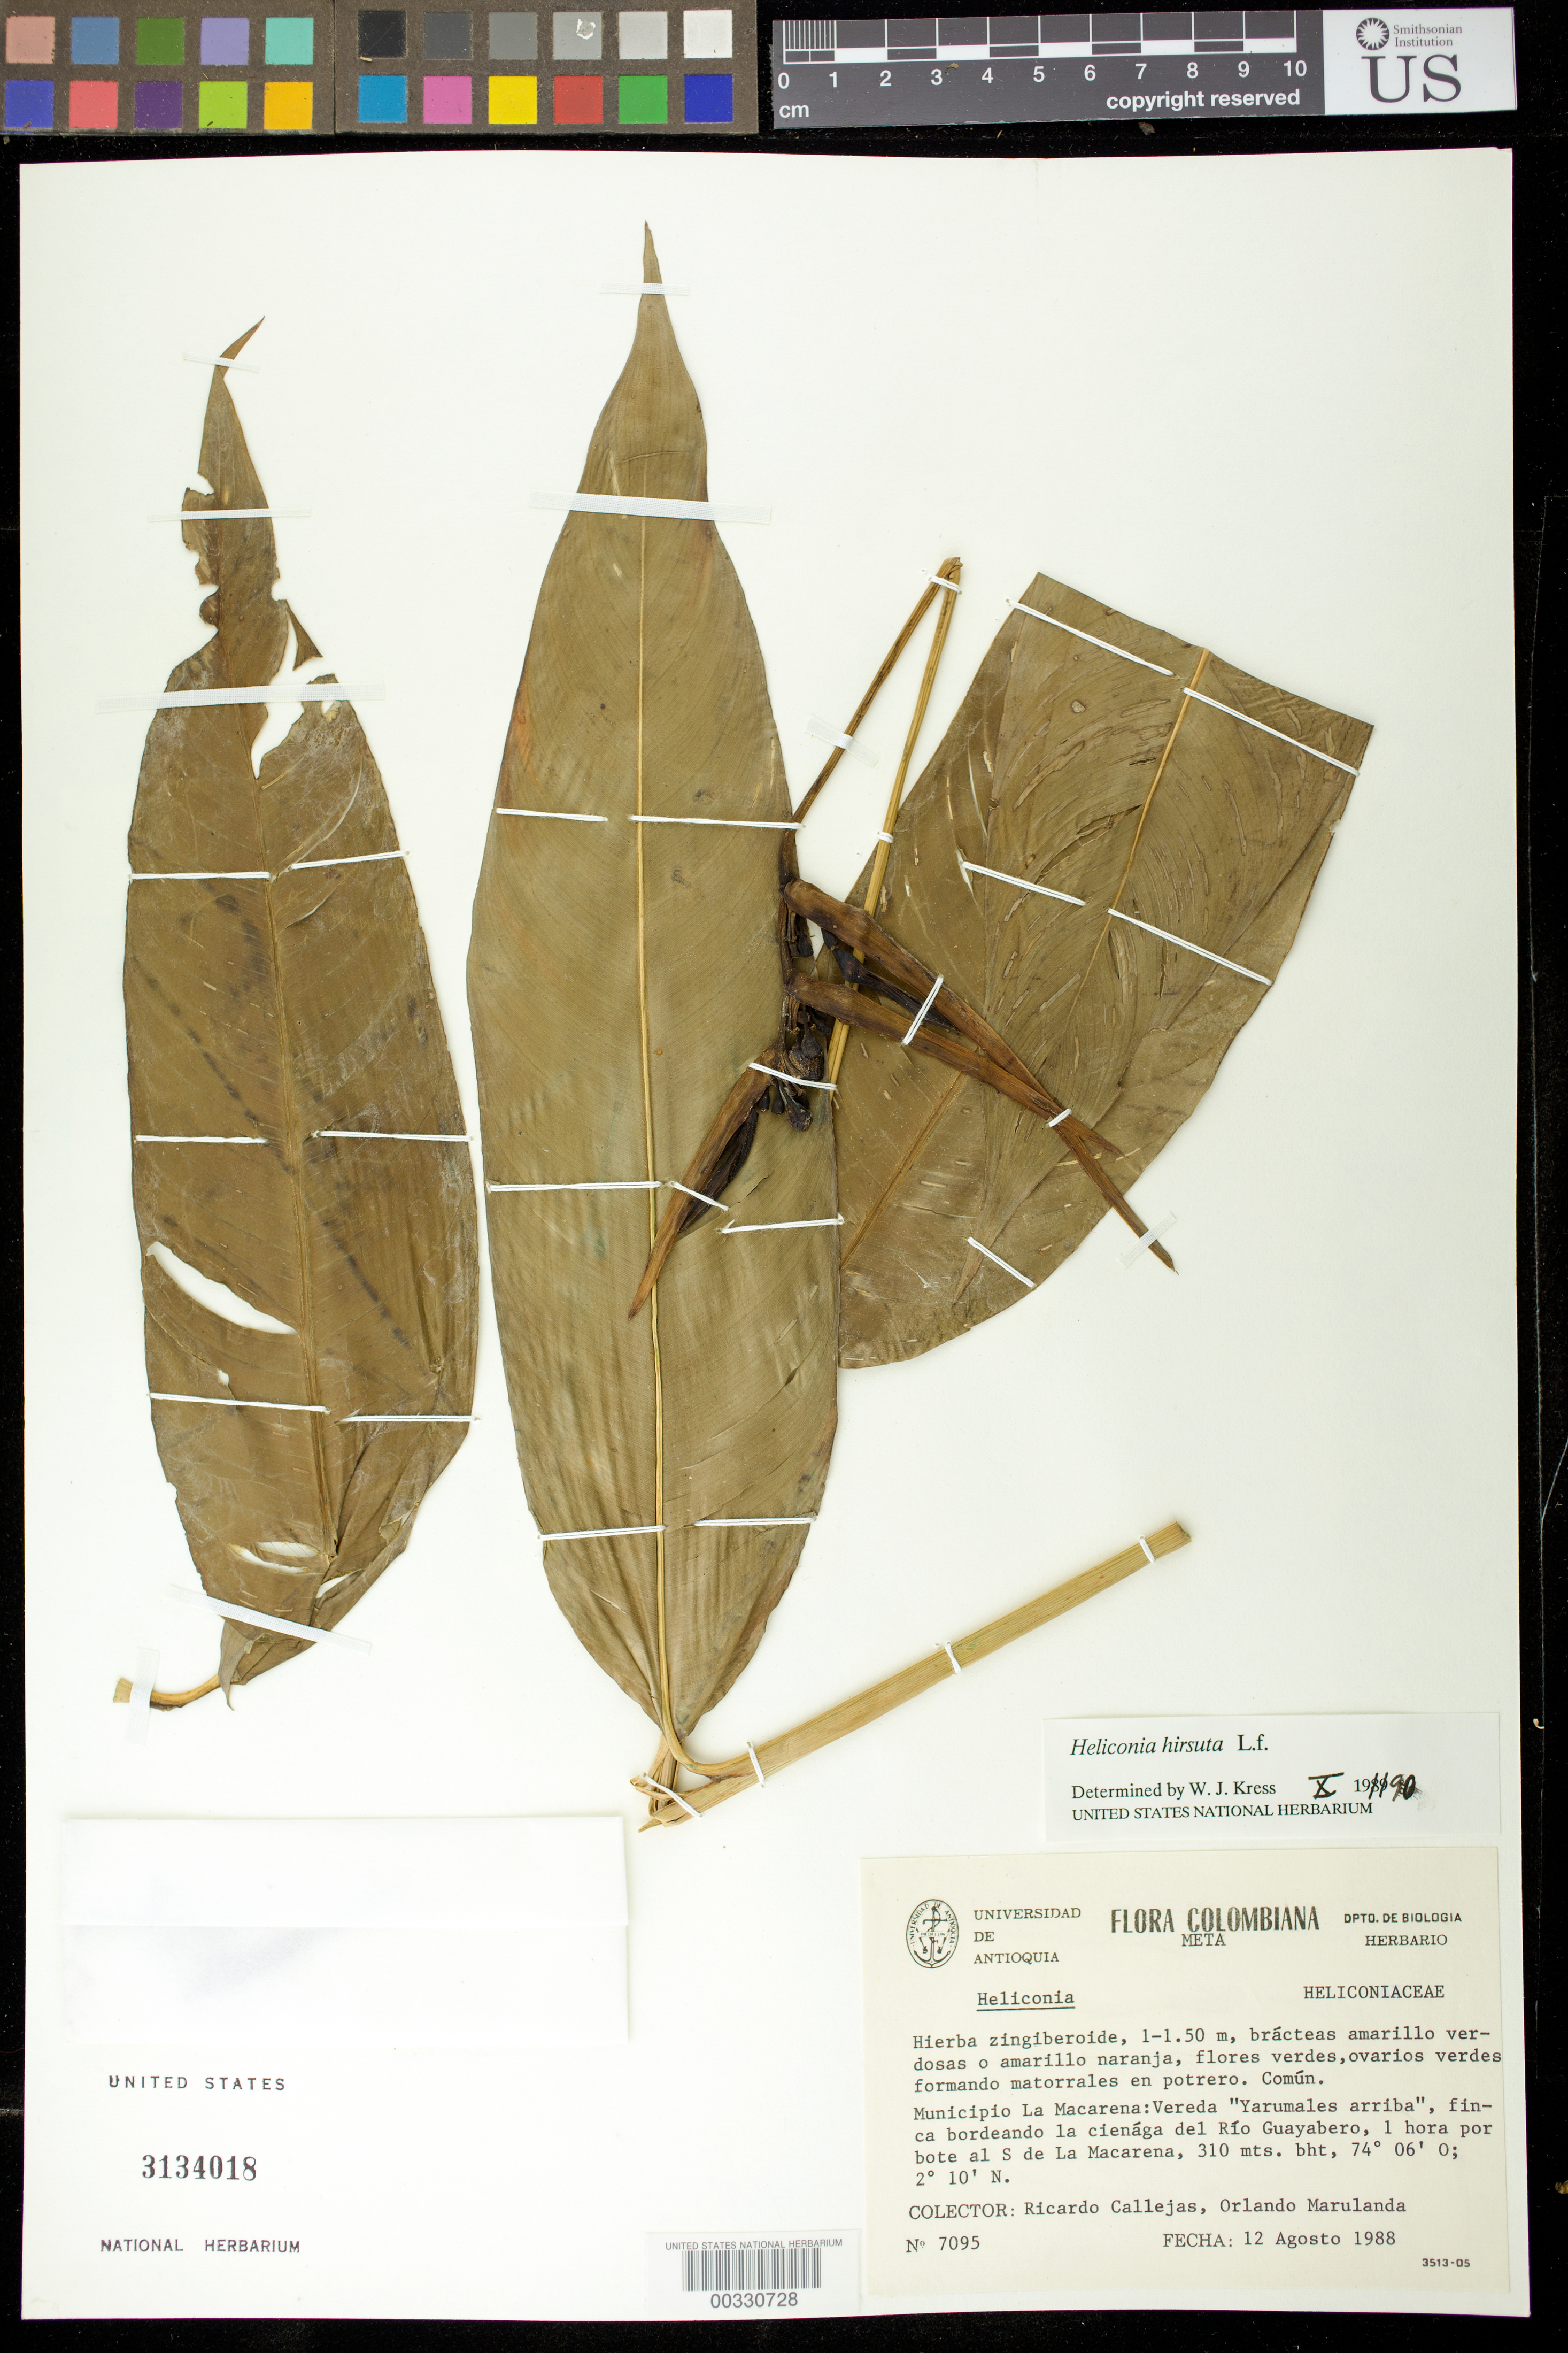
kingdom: Plantae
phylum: Tracheophyta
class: Liliopsida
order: Zingiberales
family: Heliconiaceae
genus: Heliconia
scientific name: Heliconia hirsuta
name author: L. f.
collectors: R. Callejas & O. Marulanda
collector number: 7095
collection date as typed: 12 Aug 1988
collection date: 1988-08-12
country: Colombia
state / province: Meta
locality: Mun of La Macarena, Vereda "Yarumales Arriba", Finca bordeando la Cienaga del Rio Guayabero, 1 hour by boat S of La Macarena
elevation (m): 310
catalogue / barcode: US 3134018